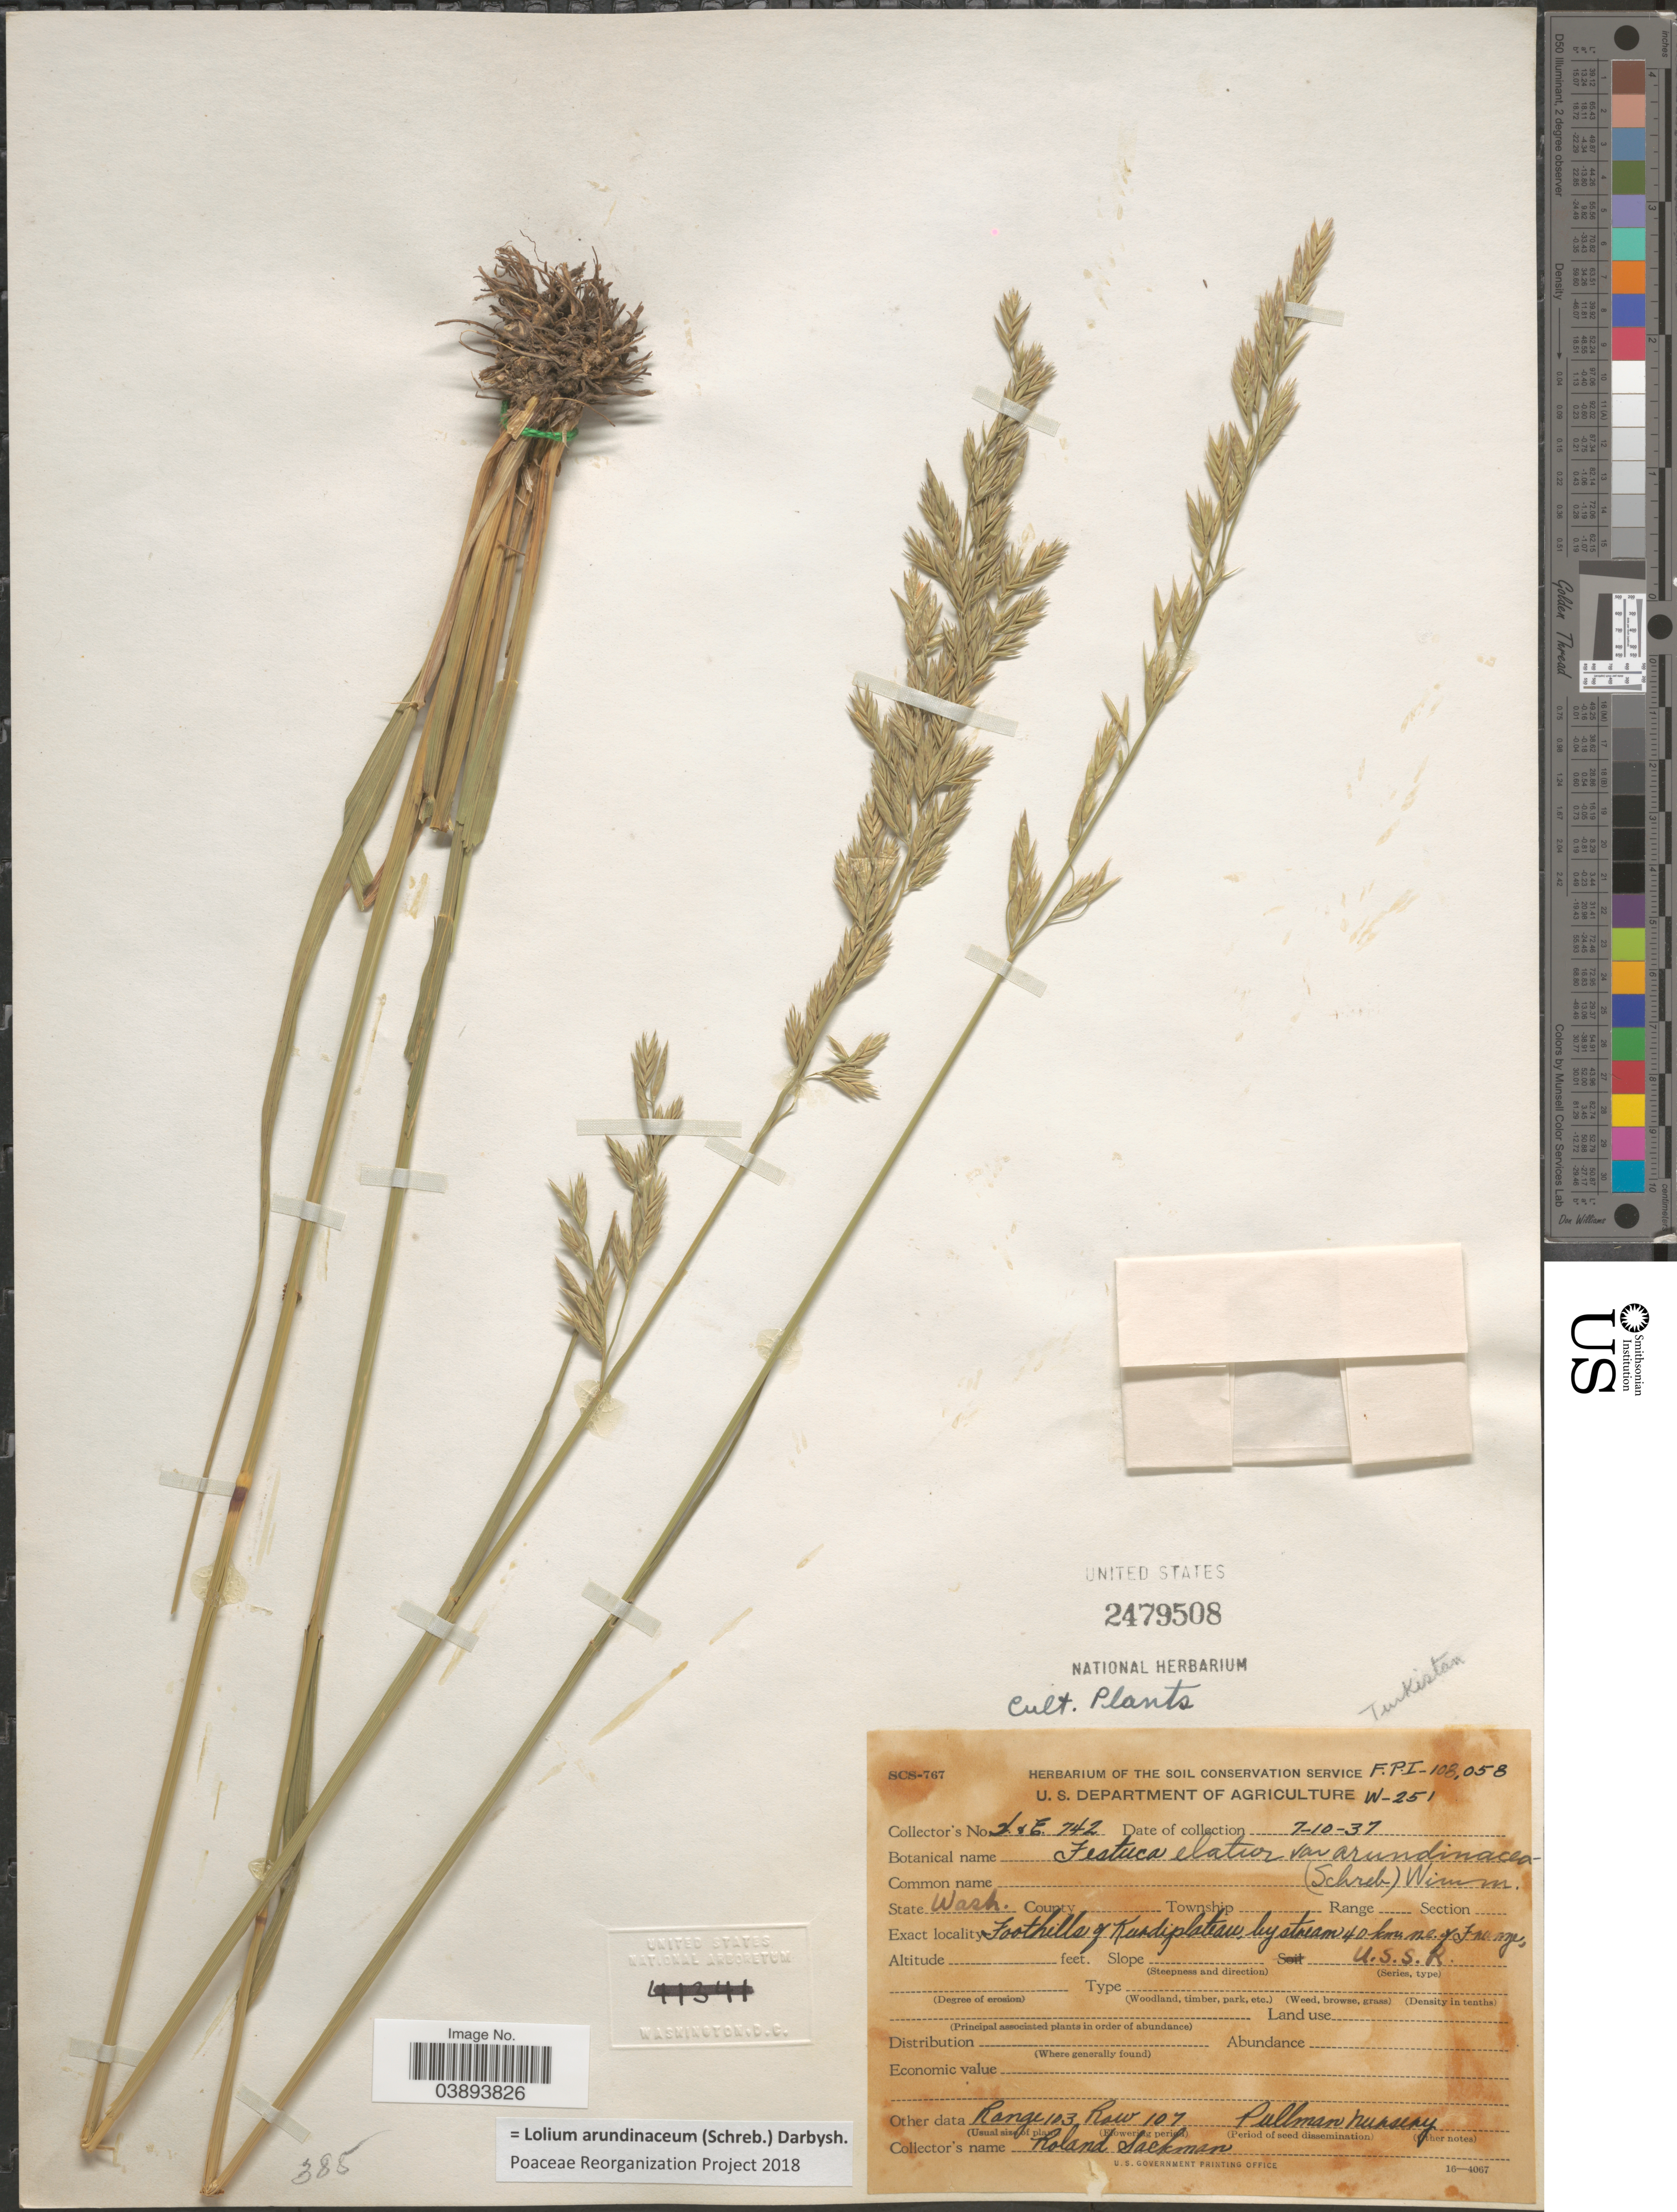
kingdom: Plantae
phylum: Tracheophyta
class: Liliopsida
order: Poales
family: Poaceae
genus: Lolium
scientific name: Lolium arundinaceum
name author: (Schreb.) Darbysh.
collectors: R. Sackman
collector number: A&E 742*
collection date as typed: Transcribed d/m/y: 10/7/37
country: United States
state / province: Washington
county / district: Whitman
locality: Foothills of Kurdiplateau by stream 40 km ne. of range U.S.S.R. [unsure placement]. Range 103 Row 107. Pullman Nursery.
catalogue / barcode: US 2479508